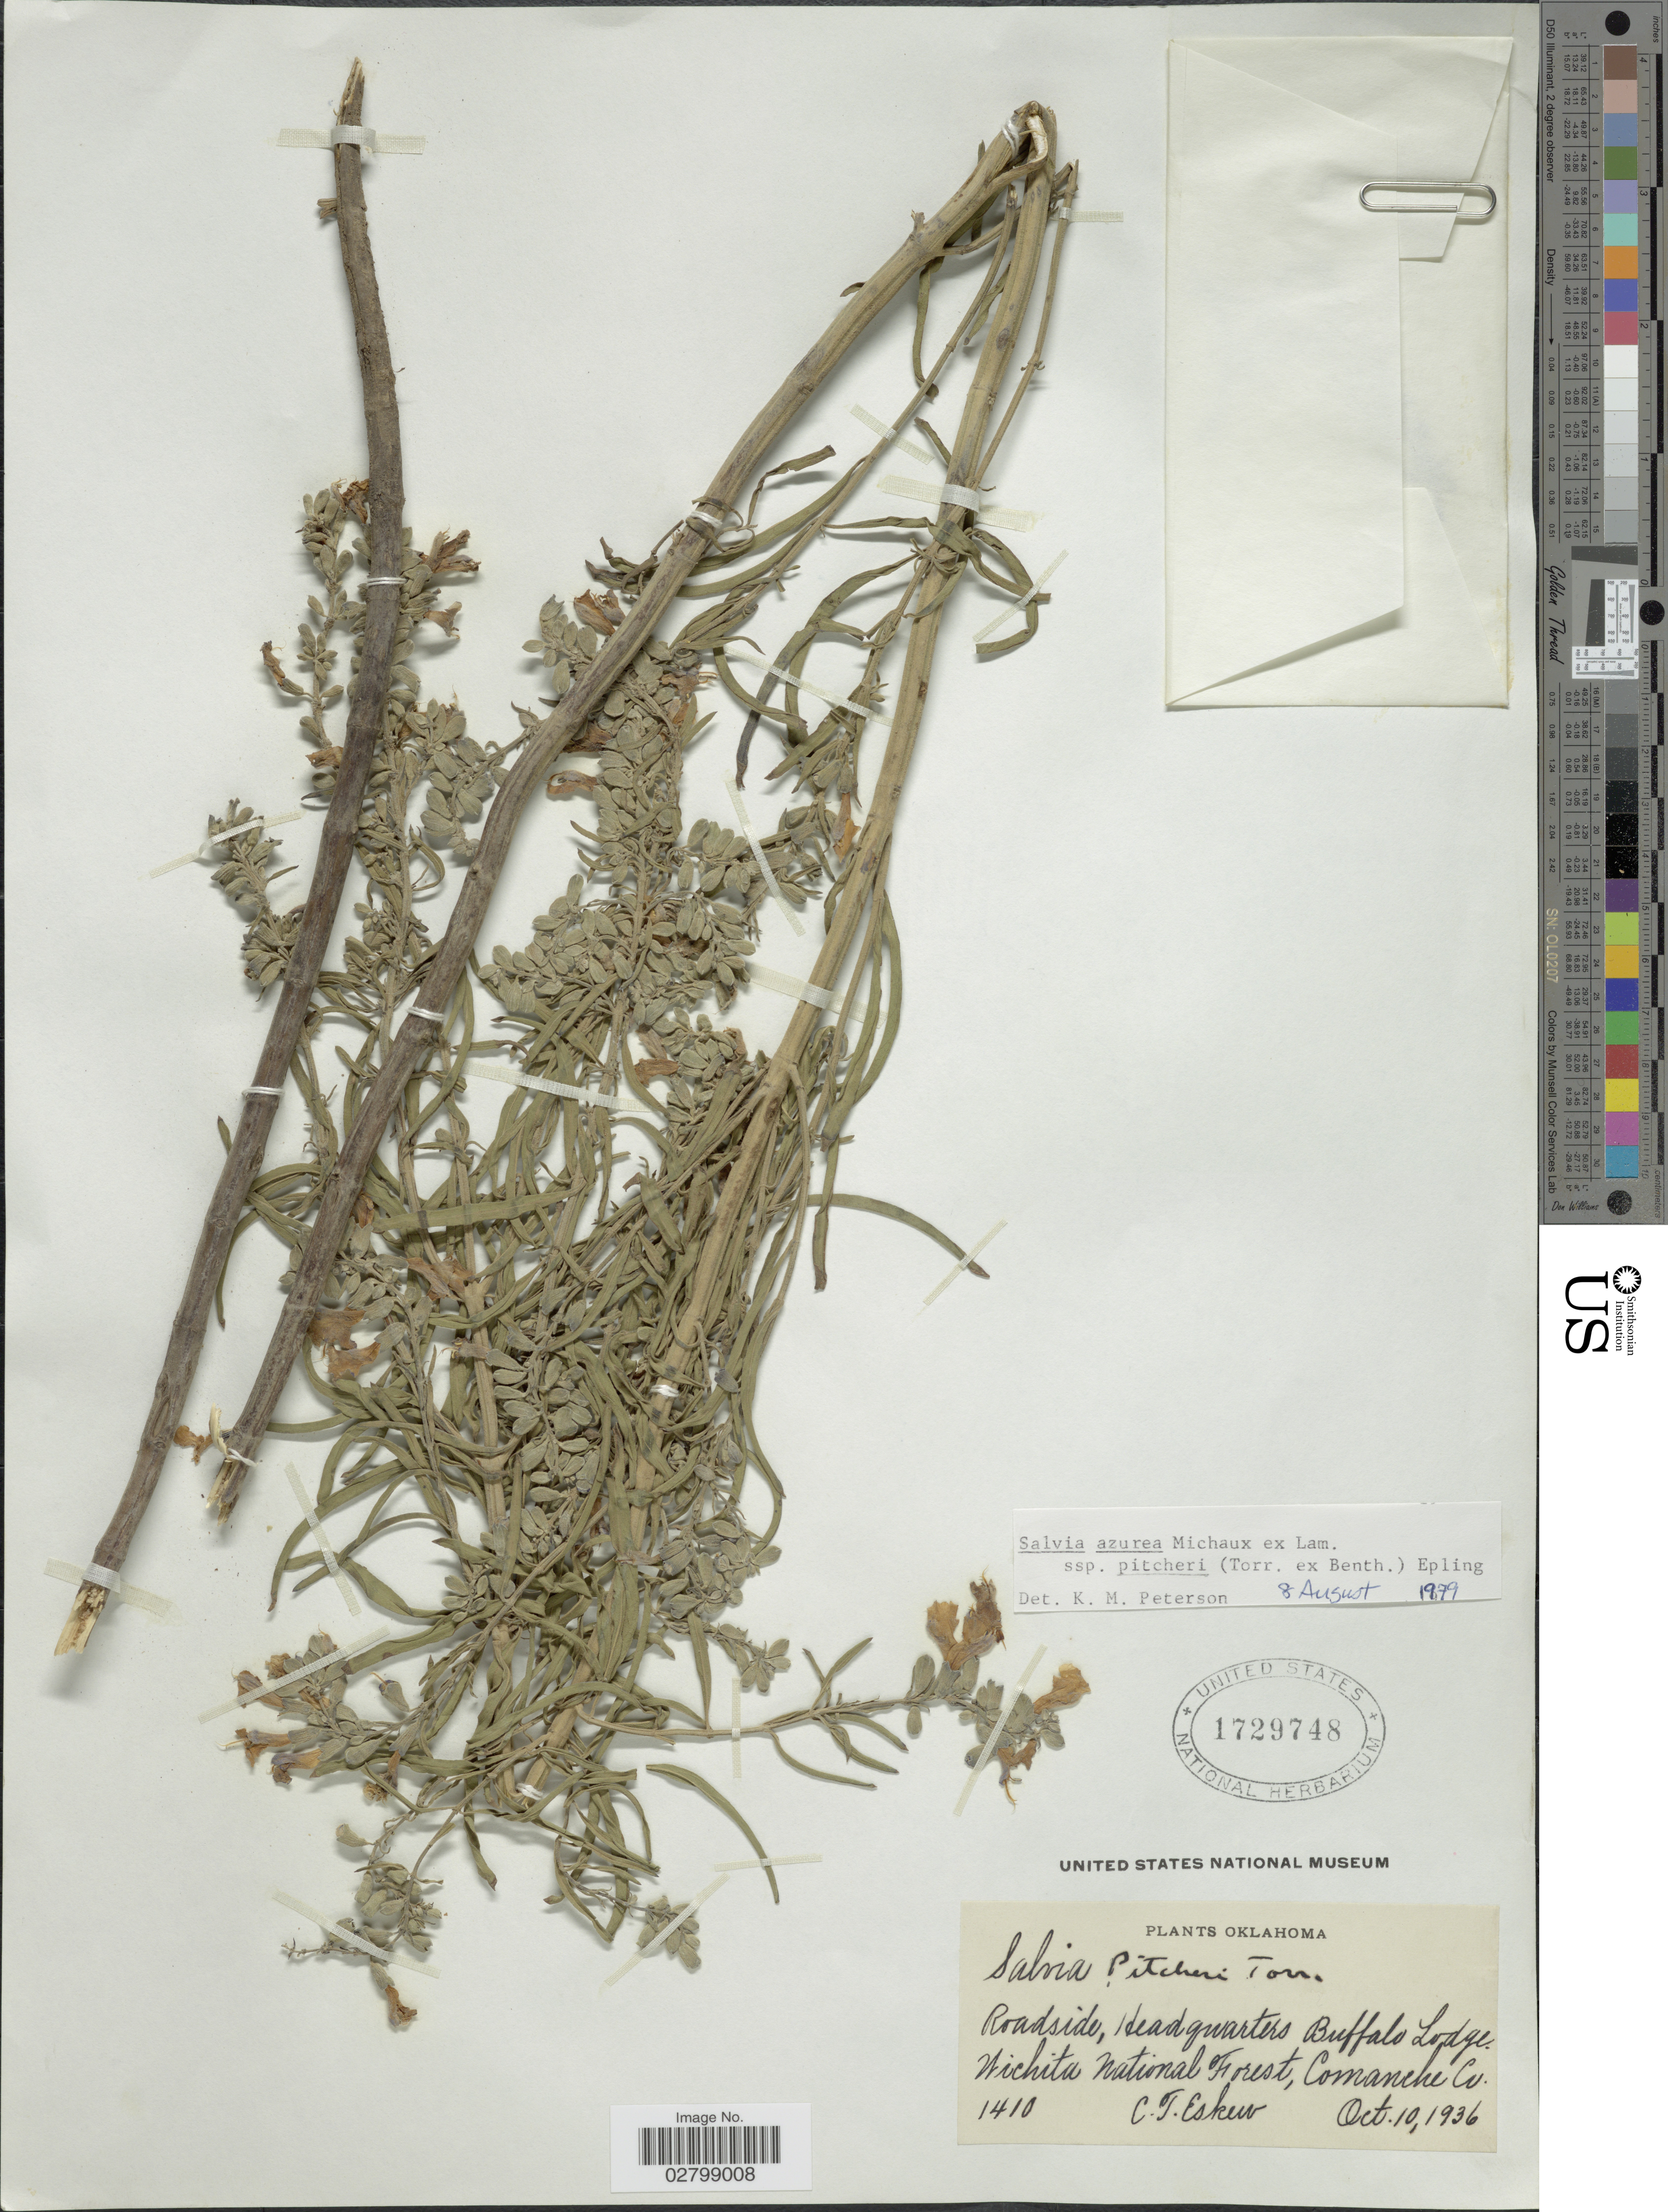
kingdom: Plantae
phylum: Tracheophyta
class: Magnoliopsida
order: Lamiales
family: Lamiaceae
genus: Salvia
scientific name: Salvia azurea subsp. pitcheri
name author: Michx. ex Lam.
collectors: C. Eskew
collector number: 1410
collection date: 1936-10-10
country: United States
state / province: Oklahoma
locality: Roadside, Headquarters Buffalo Lodge. Wichita National Forest, Comanche Co.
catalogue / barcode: US 1729748